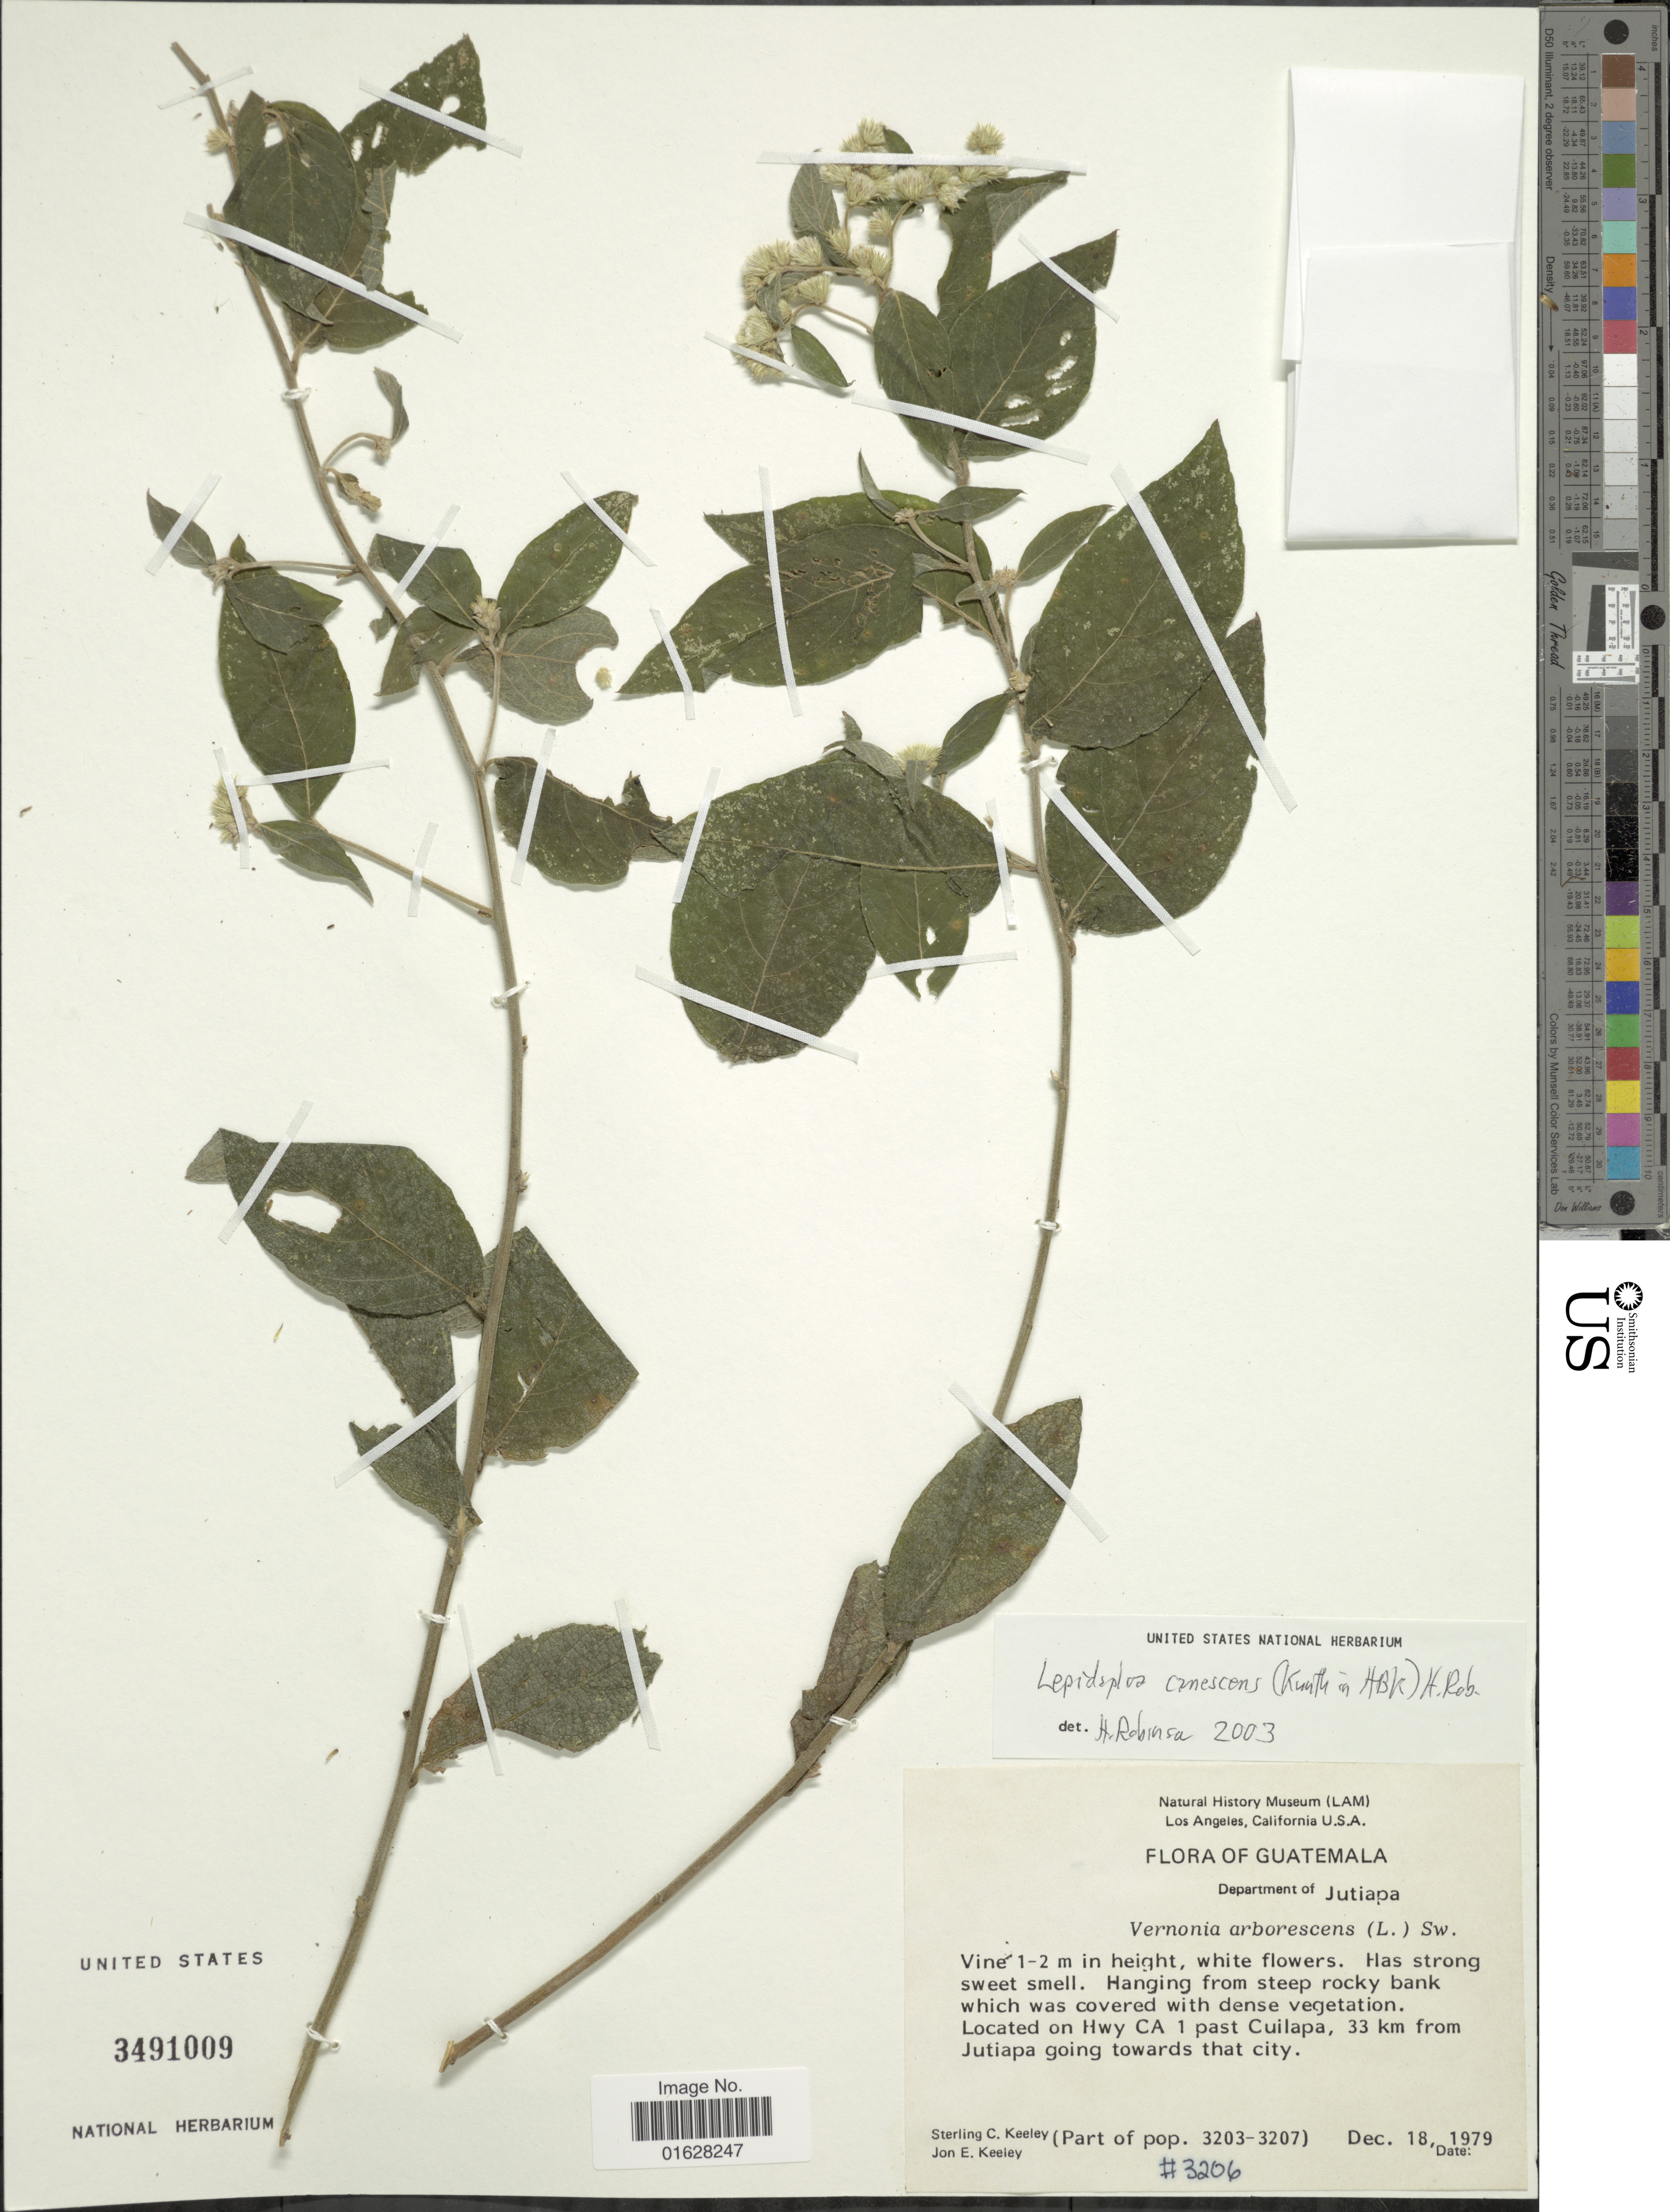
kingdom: Plantae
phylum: Tracheophyta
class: Magnoliopsida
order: Asterales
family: Asteraceae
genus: Lepidaploa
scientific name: Lepidaploa canescens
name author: (Kunth) H. Rob.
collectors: S. C. Keeley & J. E. Keeley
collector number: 3206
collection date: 1979-12-18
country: Guatemala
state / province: Jutiapa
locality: Department of Jutiapa, on Hwy CA 1 past Cuilapa, 33 km from Jutiapa going towards the city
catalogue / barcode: US 3491009